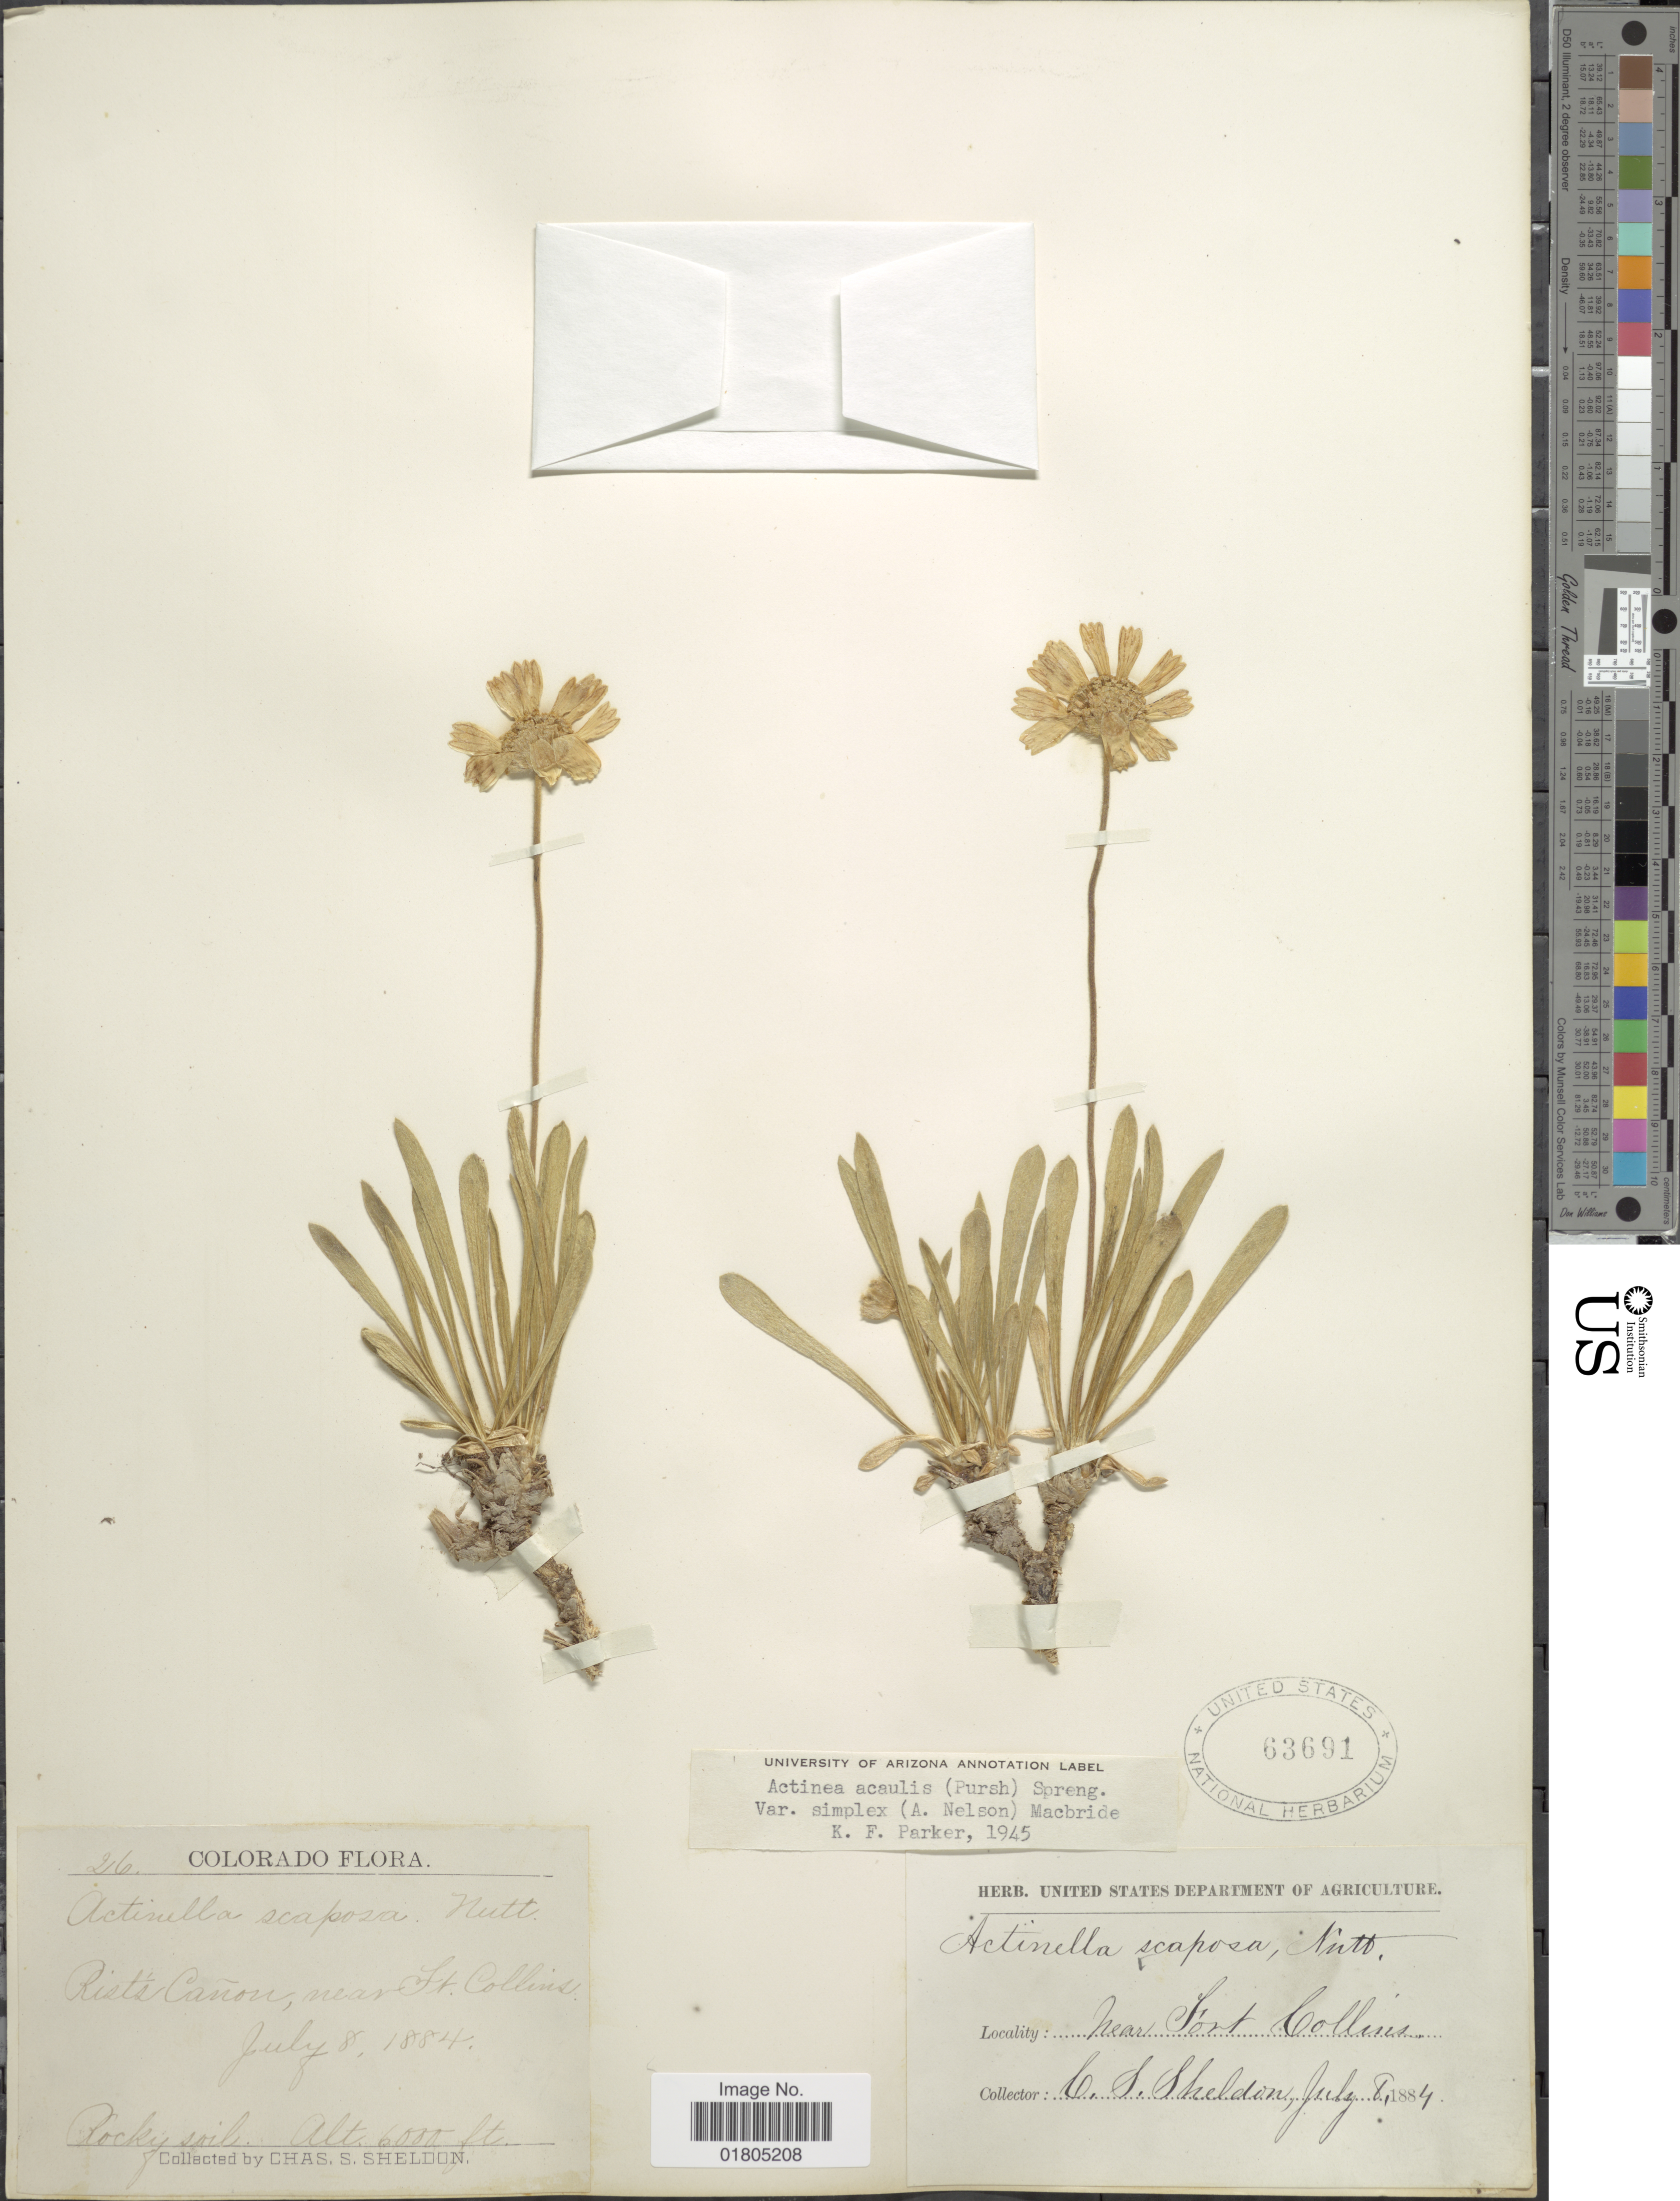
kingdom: Plantae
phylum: Tracheophyta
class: Magnoliopsida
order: Asterales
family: Asteraceae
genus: Actinea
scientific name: Actinea acaulis var. simplex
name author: (A. Nelson) J.F. Macbr.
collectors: C. S. Sheldon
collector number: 26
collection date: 1884-07-08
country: United States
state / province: Colorado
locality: Rists Canon, near Ft. Collins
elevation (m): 1829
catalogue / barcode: US 63691